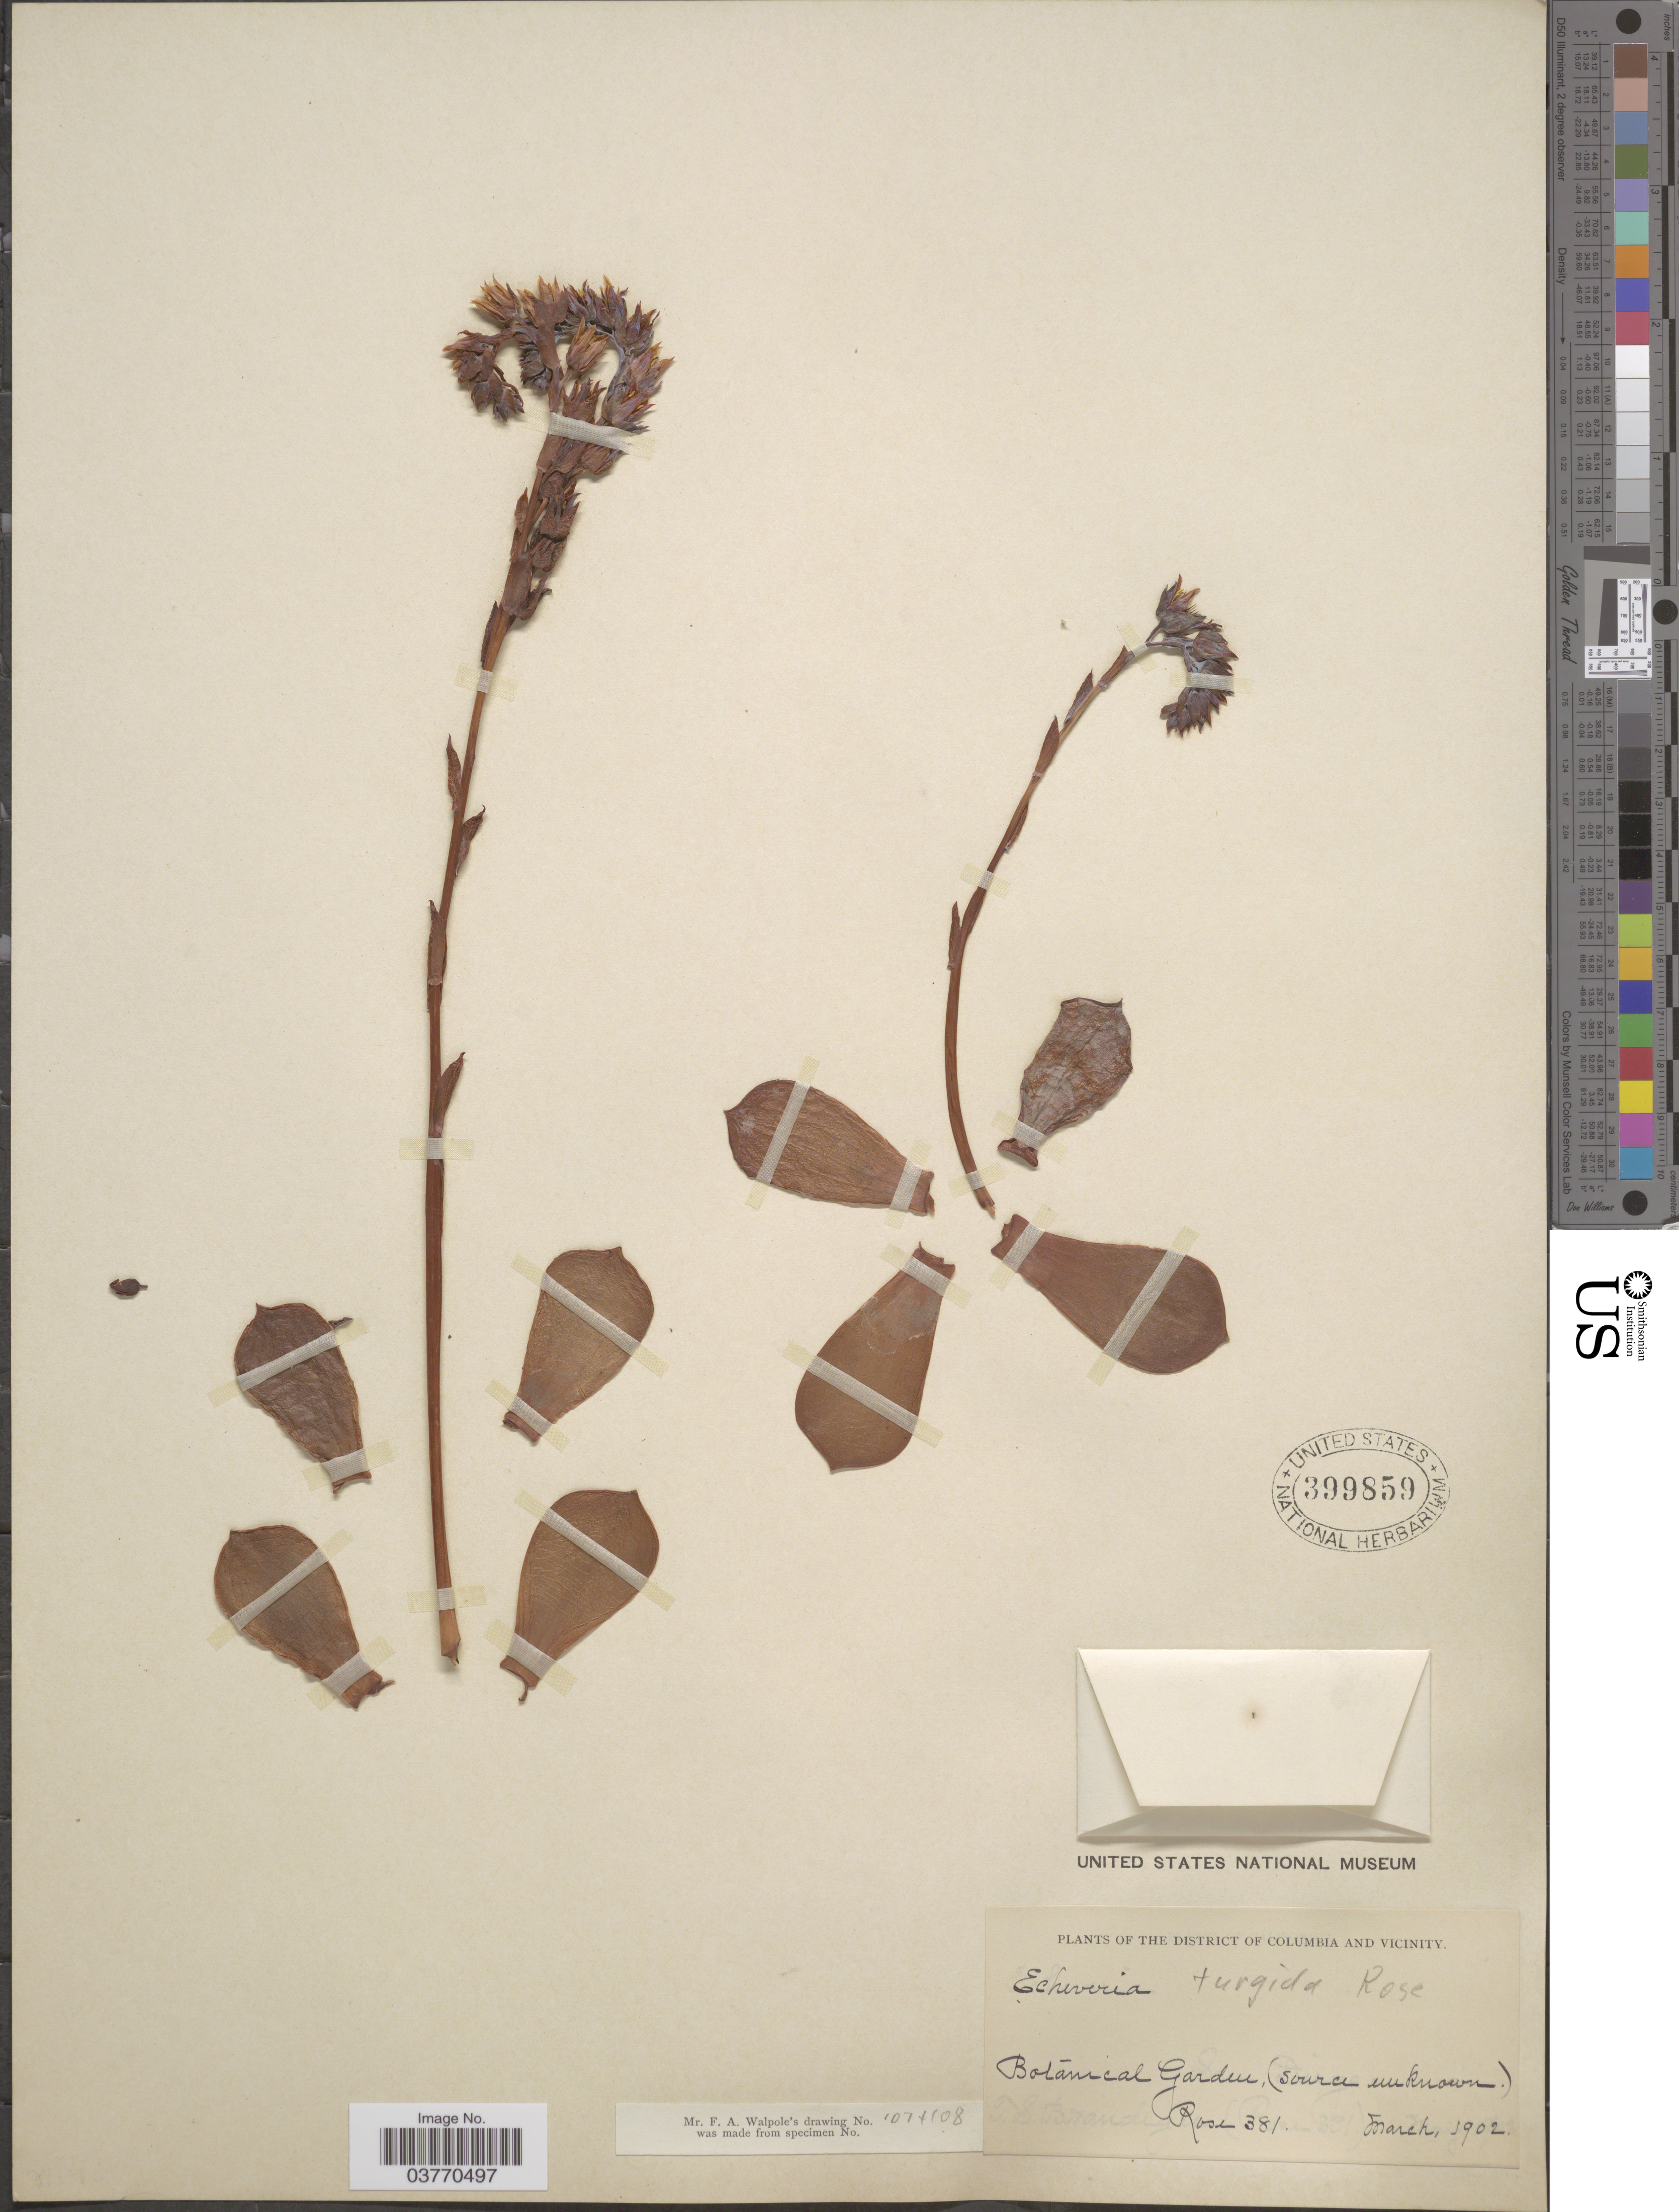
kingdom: Plantae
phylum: Tracheophyta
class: Magnoliopsida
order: Saxifragales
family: Crassulaceae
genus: Echeveria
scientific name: Echeveria turgida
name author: Rose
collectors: T. S. Brandegee (herbarium)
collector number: Rose381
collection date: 1902-03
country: United States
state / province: District of Columbia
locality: The District of Columbia and vicinity. Botanical Garden.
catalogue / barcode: US 399859